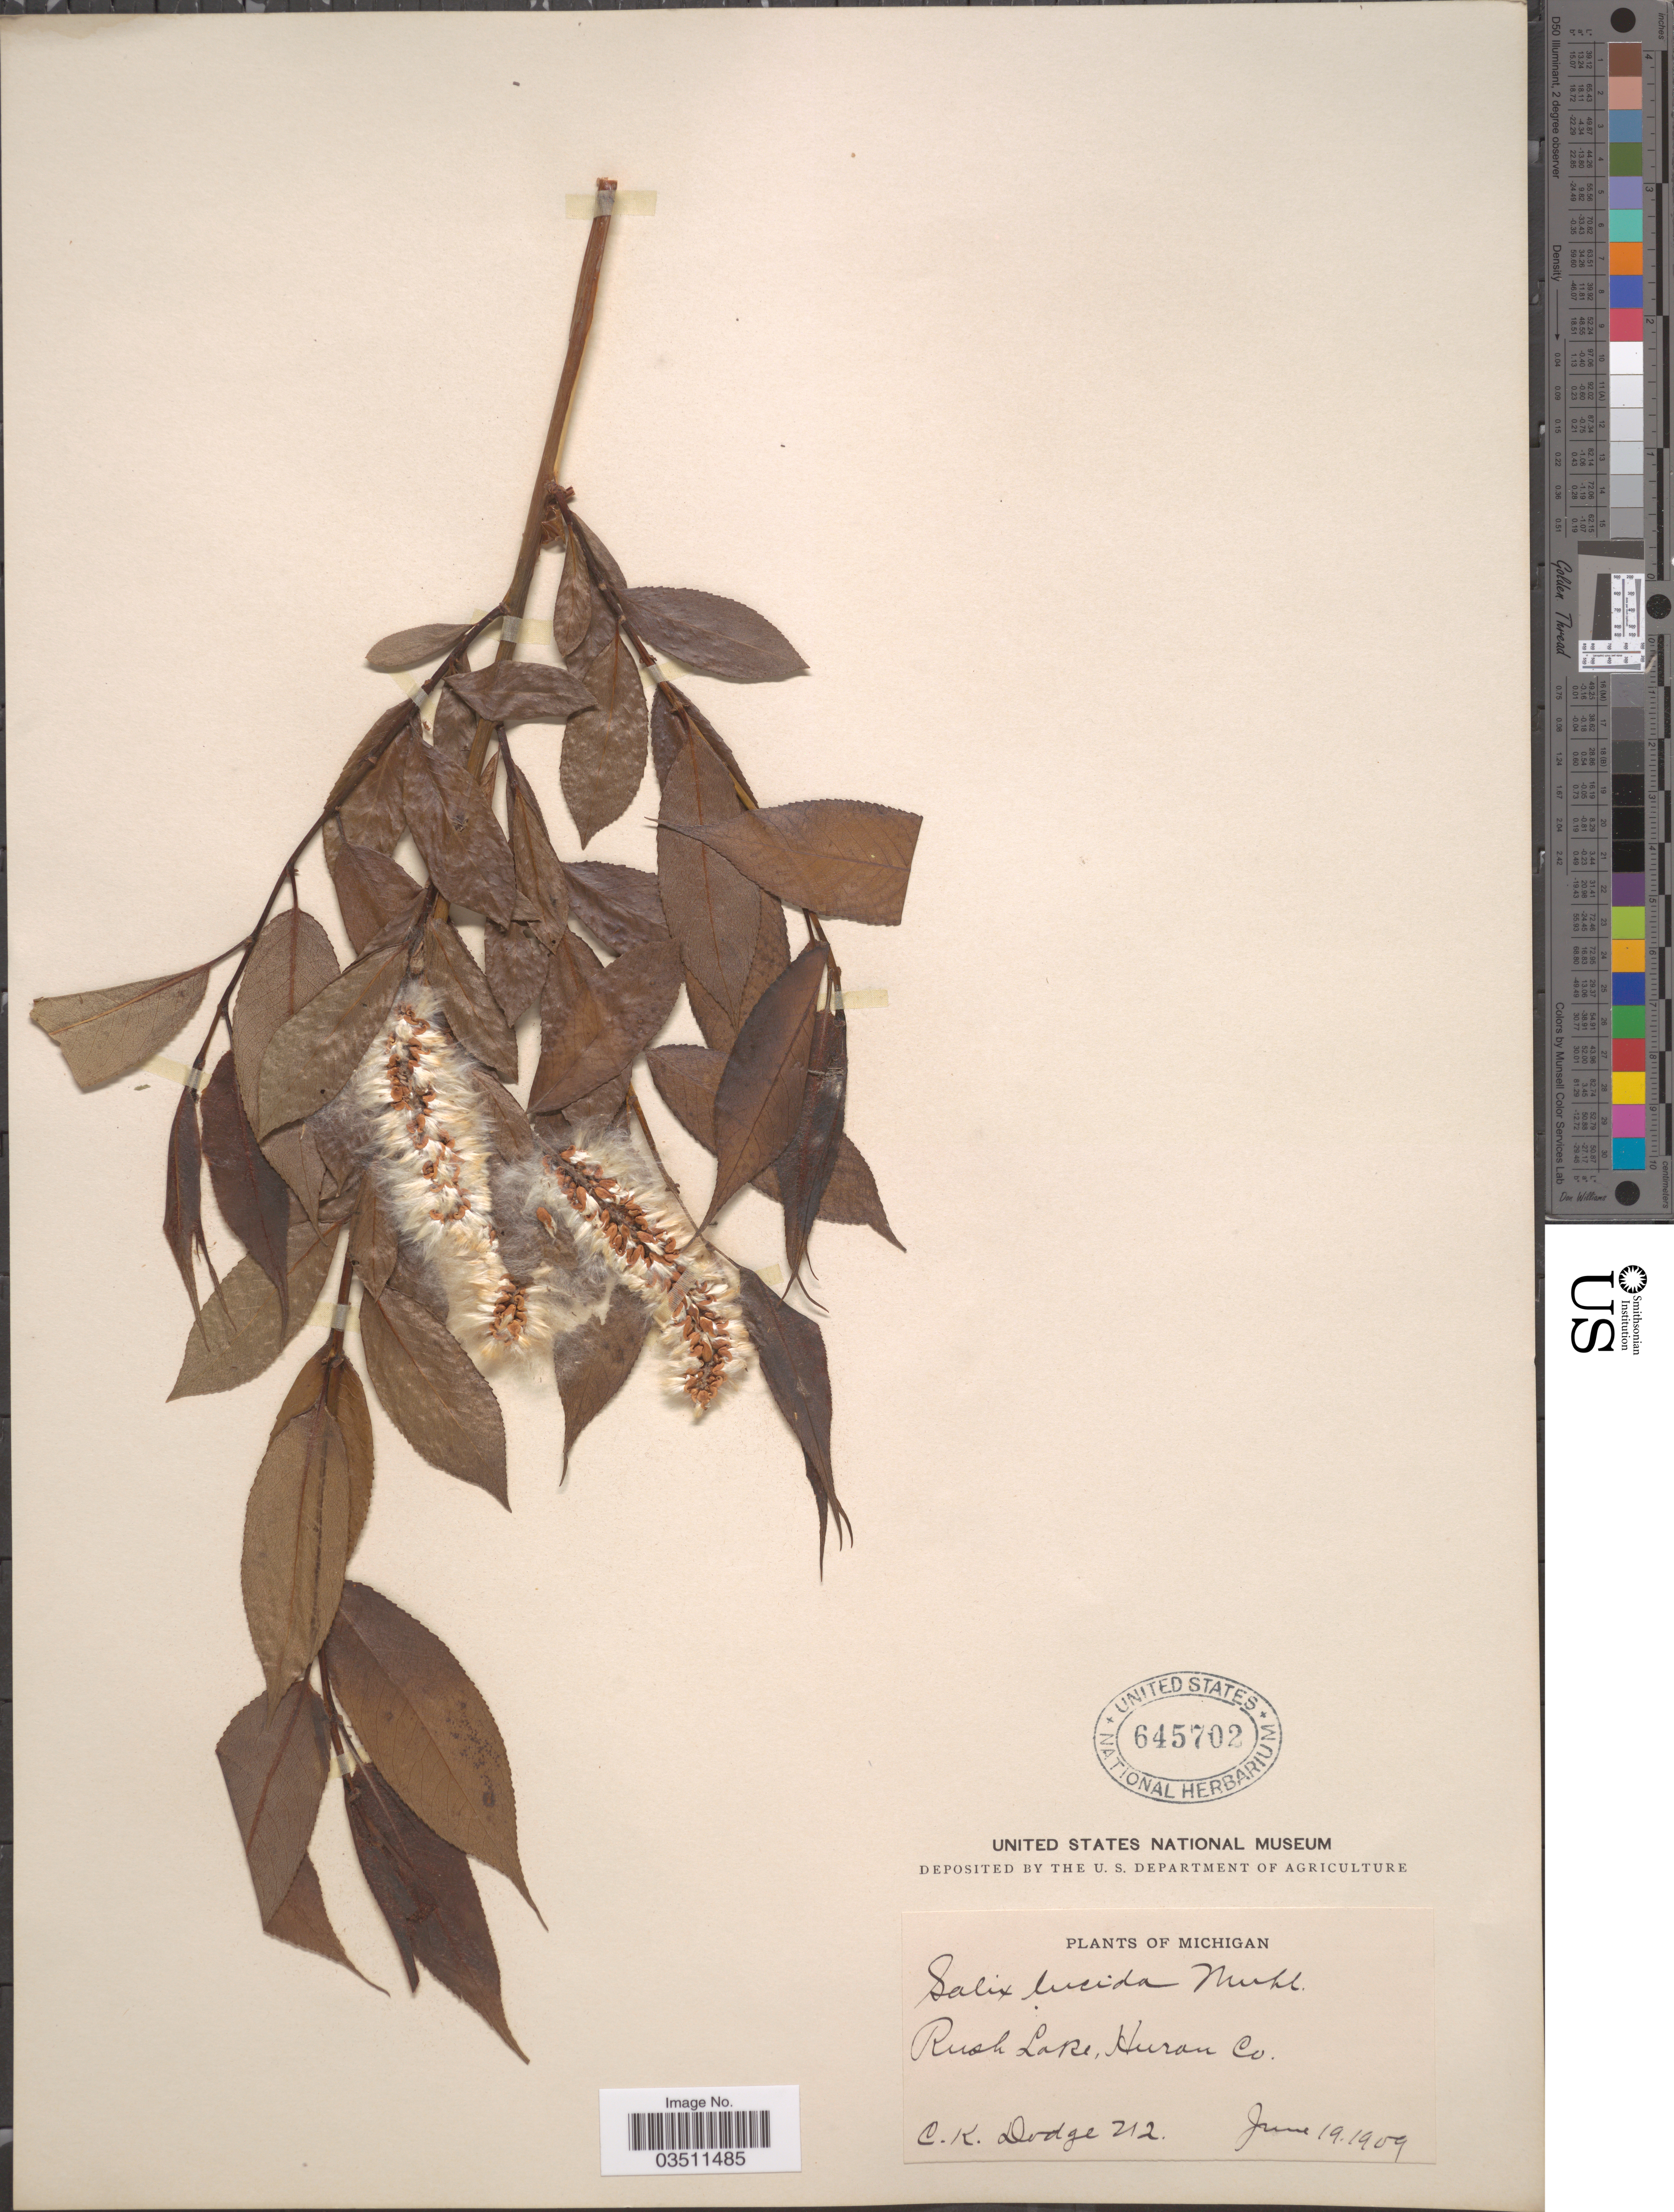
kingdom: Plantae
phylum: Tracheophyta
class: Magnoliopsida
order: Malpighiales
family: Salicaceae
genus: Salix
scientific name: Salix lucida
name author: Muhl.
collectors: C. Dodge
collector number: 212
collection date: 1909-06-19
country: United States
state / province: Michigan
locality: Rush Lake, Huron Co.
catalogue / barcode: US 645702